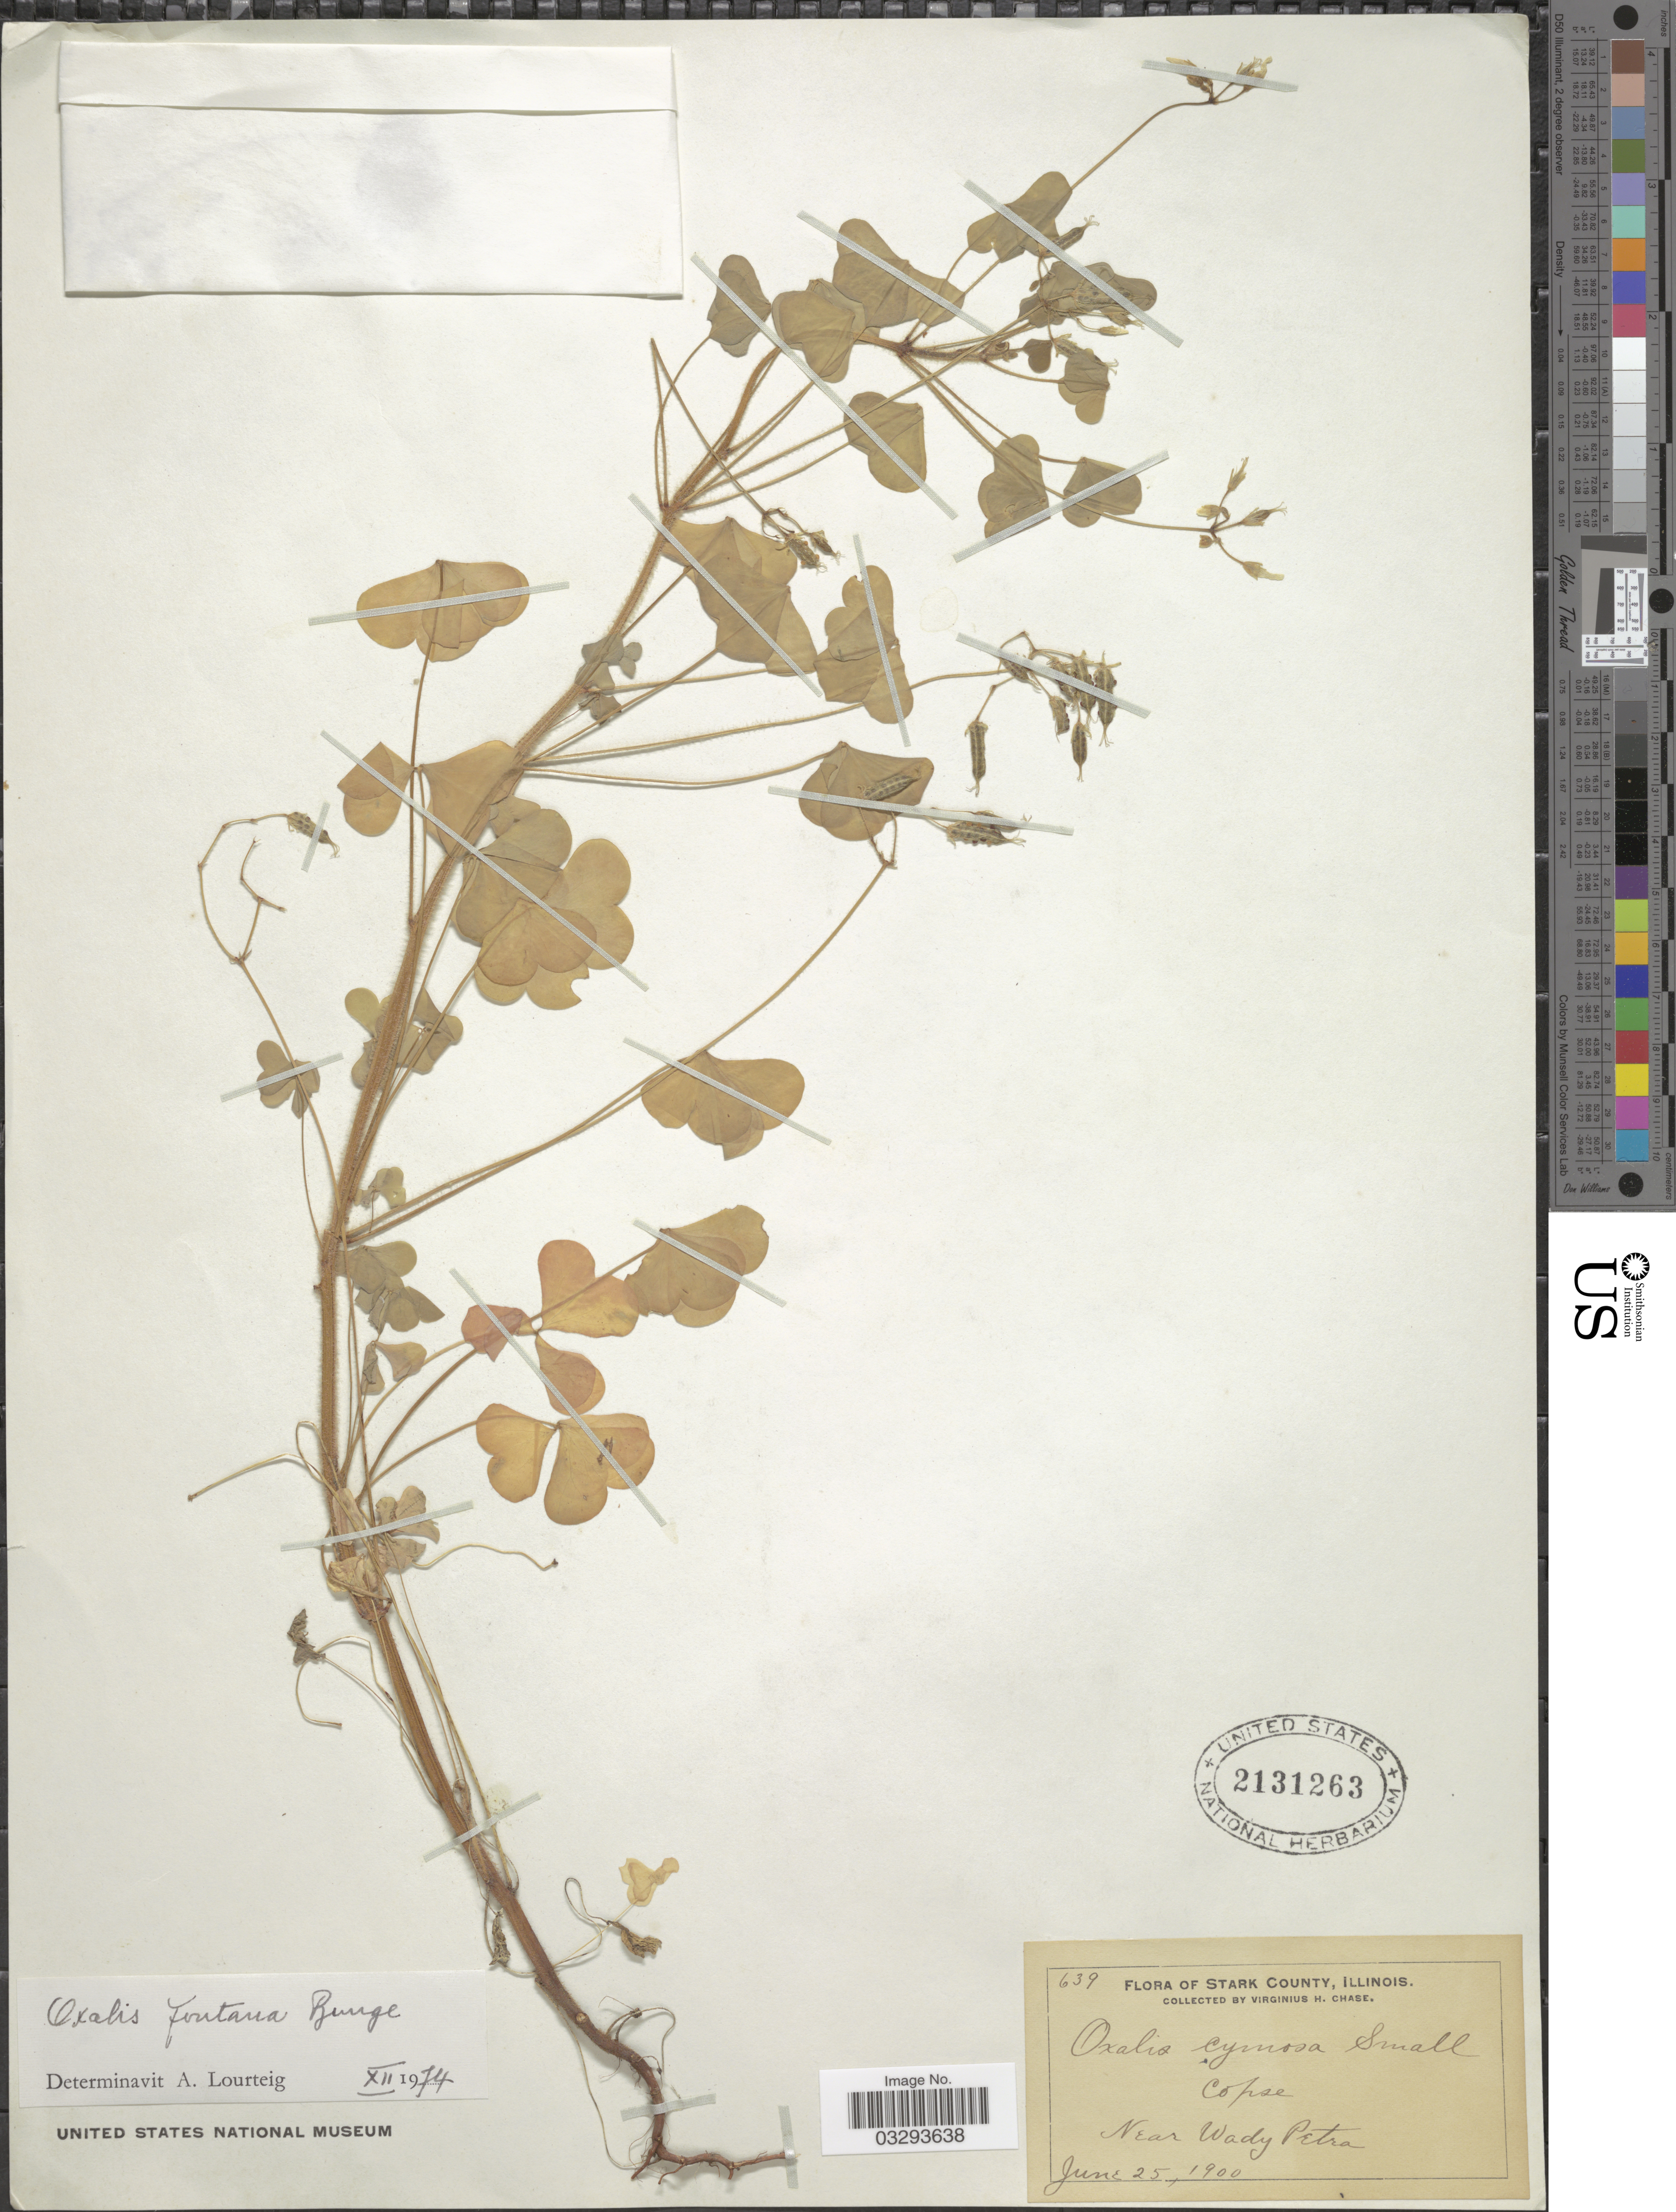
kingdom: Plantae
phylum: Tracheophyta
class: Magnoliopsida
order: Oxalidales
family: Oxalidaceae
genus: Oxalis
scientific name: Oxalis fontana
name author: Bunge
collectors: V. H. Chase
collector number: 639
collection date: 1900-06-25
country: United States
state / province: Illinois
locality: Stark County. Copse. Near Wady Petra.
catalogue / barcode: US 2131263